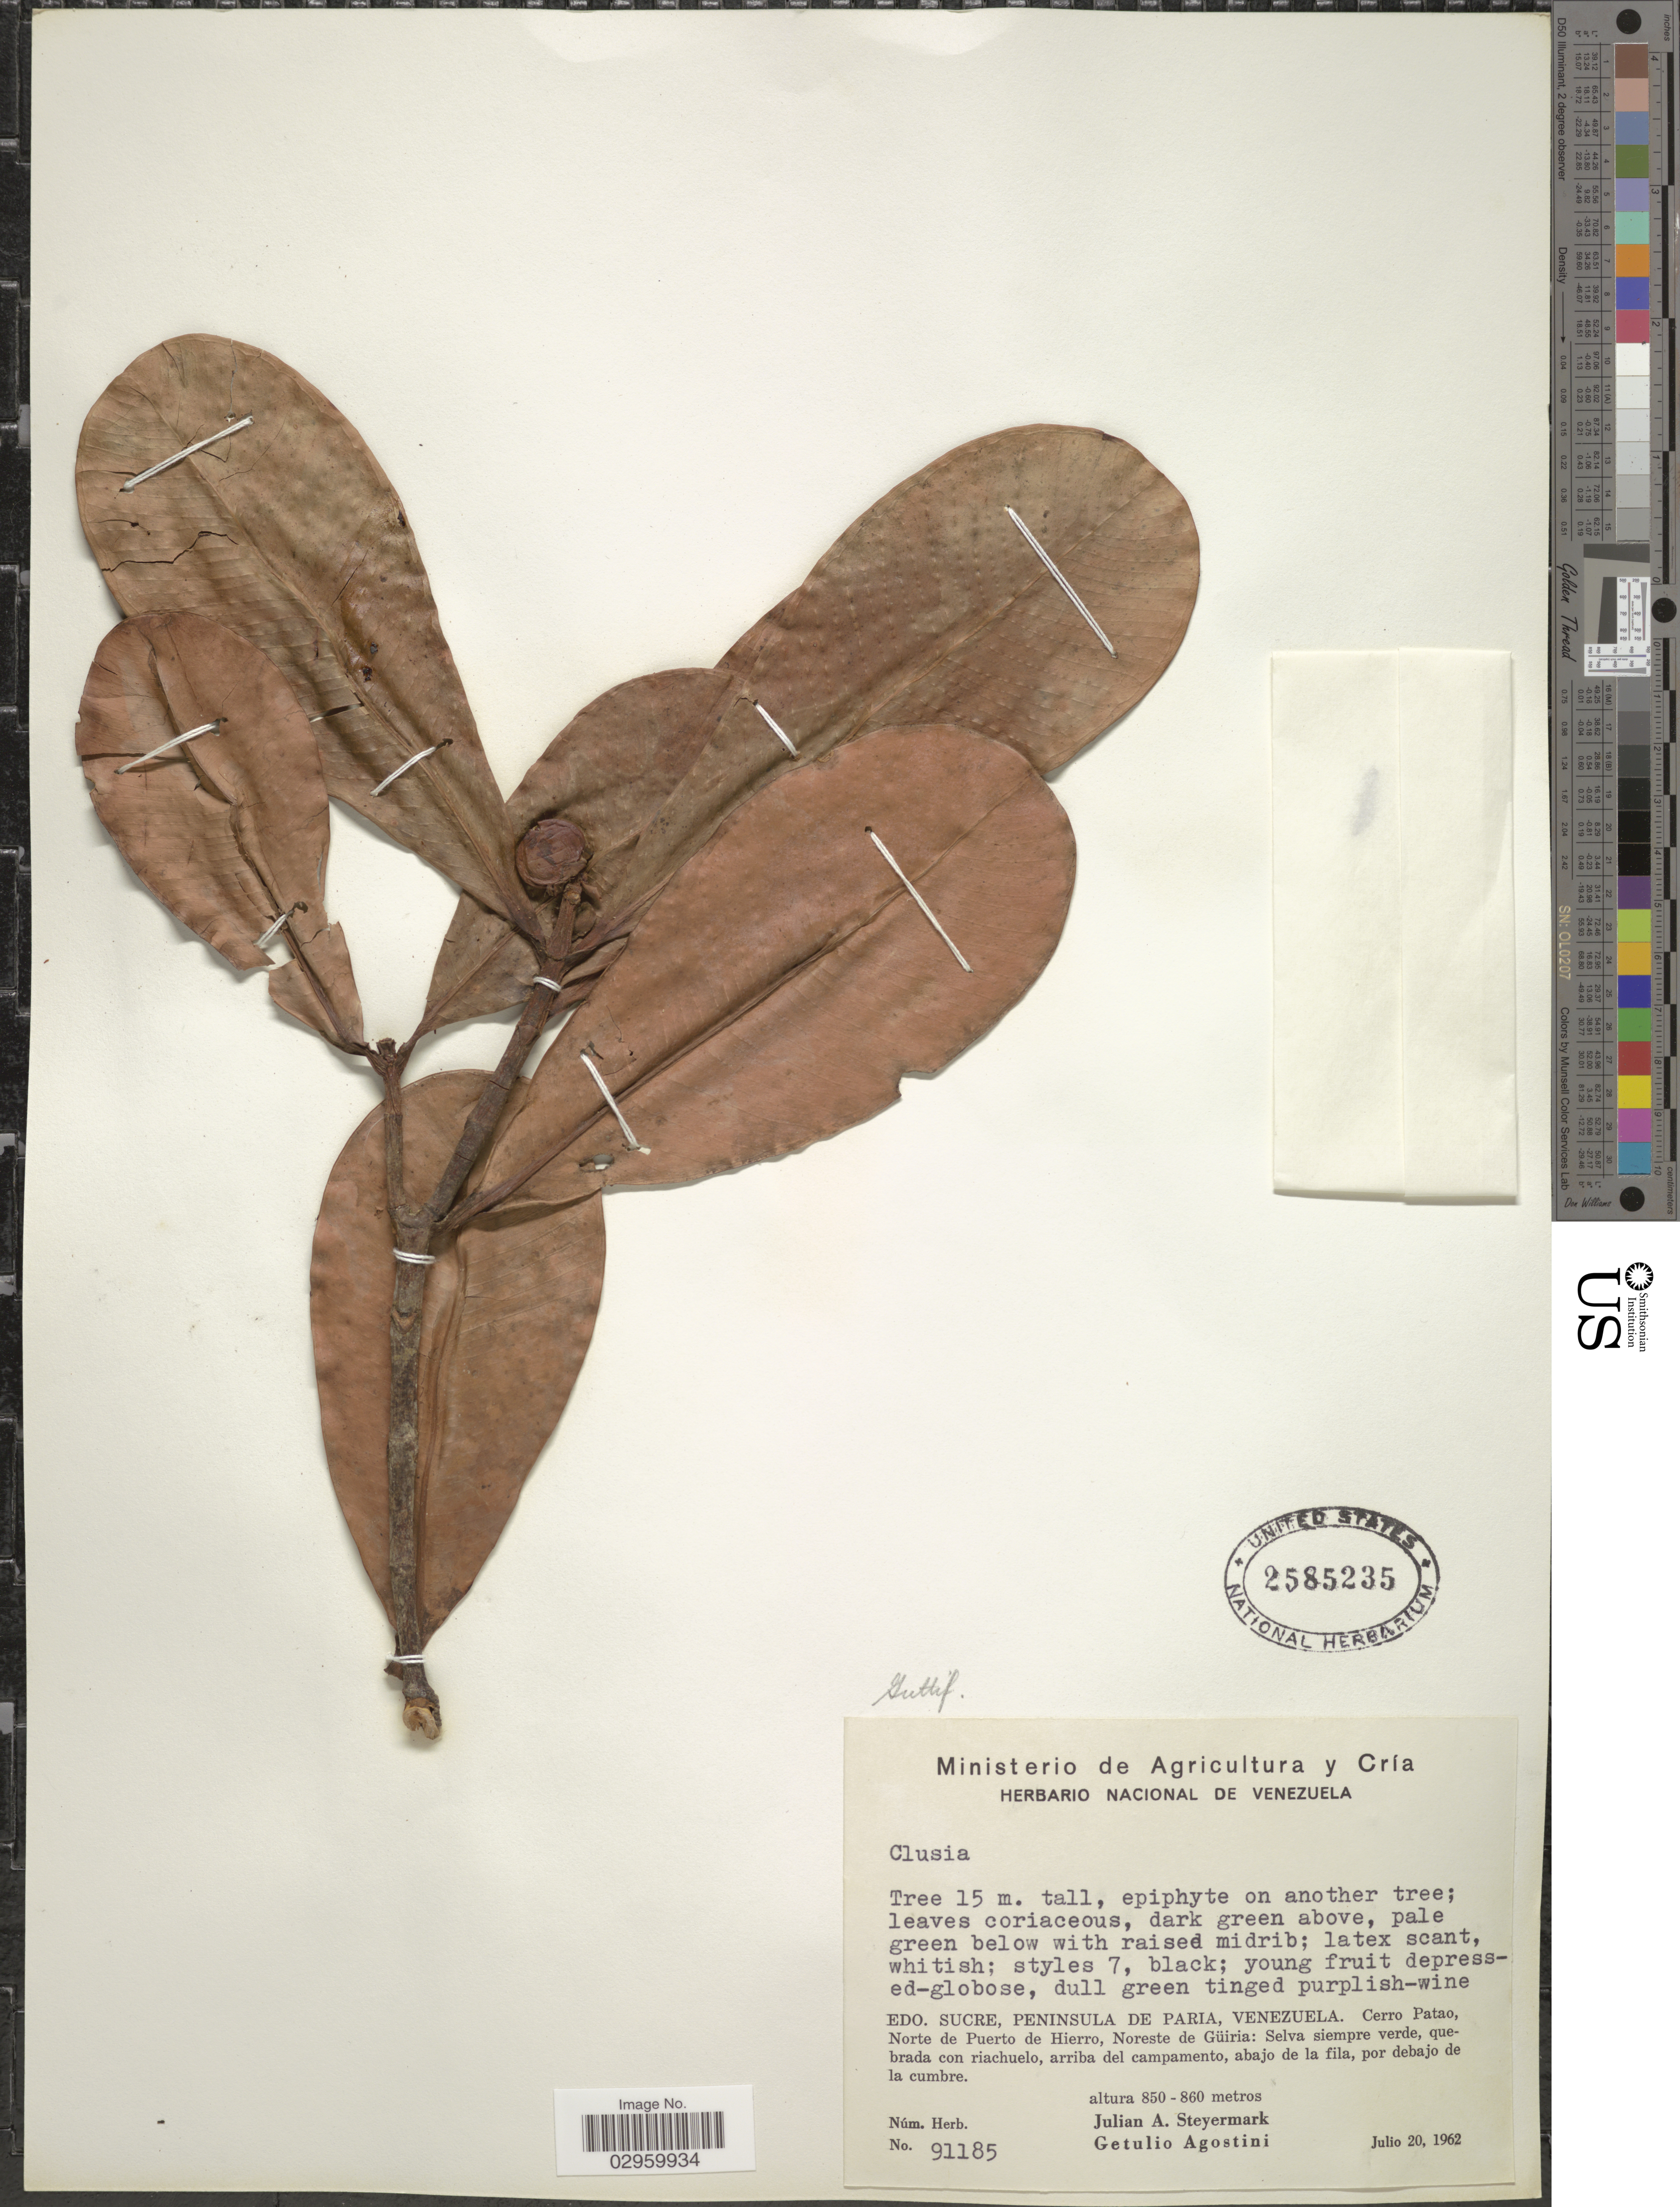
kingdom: Plantae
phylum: Tracheophyta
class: Magnoliopsida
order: Malpighiales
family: Clusiaceae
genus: Clusia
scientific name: Clusia sp.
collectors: J. Steyermark & G. Agostini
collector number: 91185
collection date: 1962-07-20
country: Venezuela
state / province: Sucre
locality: Peninsula de Paria, Cerro Patao, Norte de Puerto de Hierro, Noreste de Güira: Selva siempre verde, quebrada con riachuelo, arriba del campamento, abajo de la fila, por debajo de la cumbre.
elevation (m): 850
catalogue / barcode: US 2585235